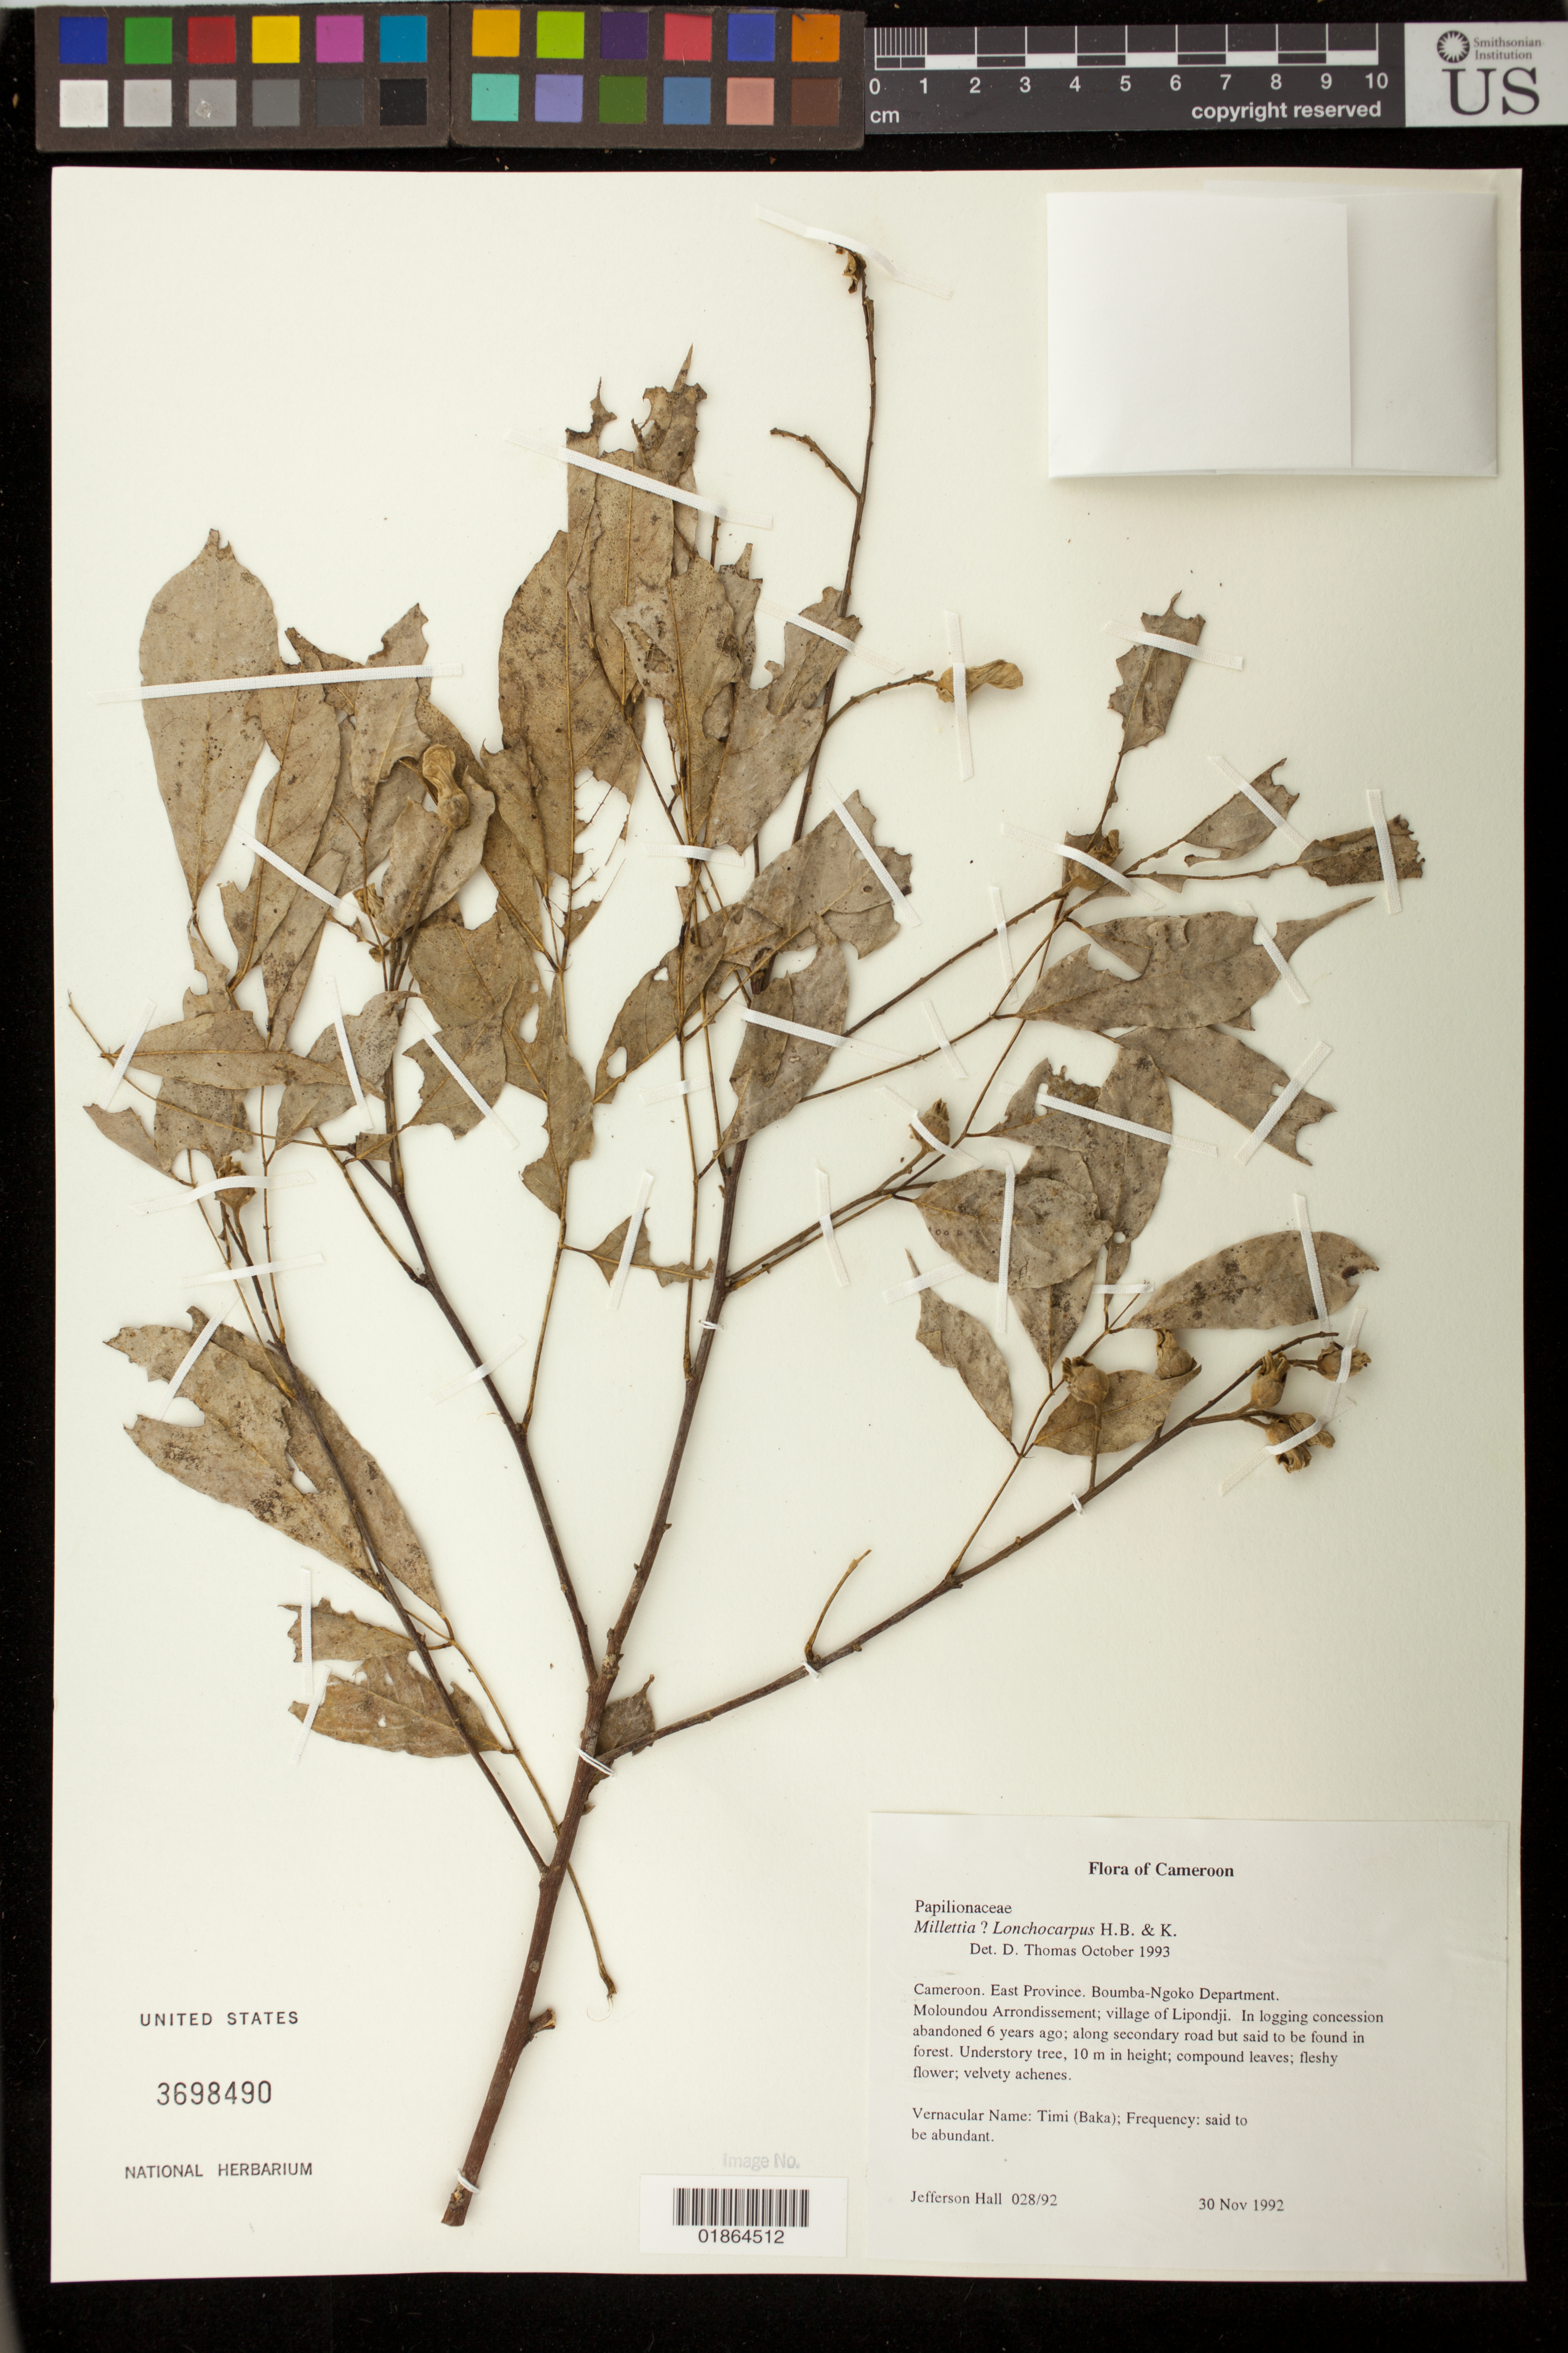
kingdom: Plantae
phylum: Tracheophyta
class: Magnoliopsida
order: Fabales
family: Fabaceae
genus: Millettia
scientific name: Millettia sp.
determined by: Thomas, D.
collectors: J. Hall & -. Edouard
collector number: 028/92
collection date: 1992-12-10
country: Cameroon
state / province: Est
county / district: Boumba-ngoko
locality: Moloundou Arrondissement; old SFIS logging concession.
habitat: In logging concession abandoned 6 years ago; along secondary road but said to be found in forest.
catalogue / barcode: US 3698490